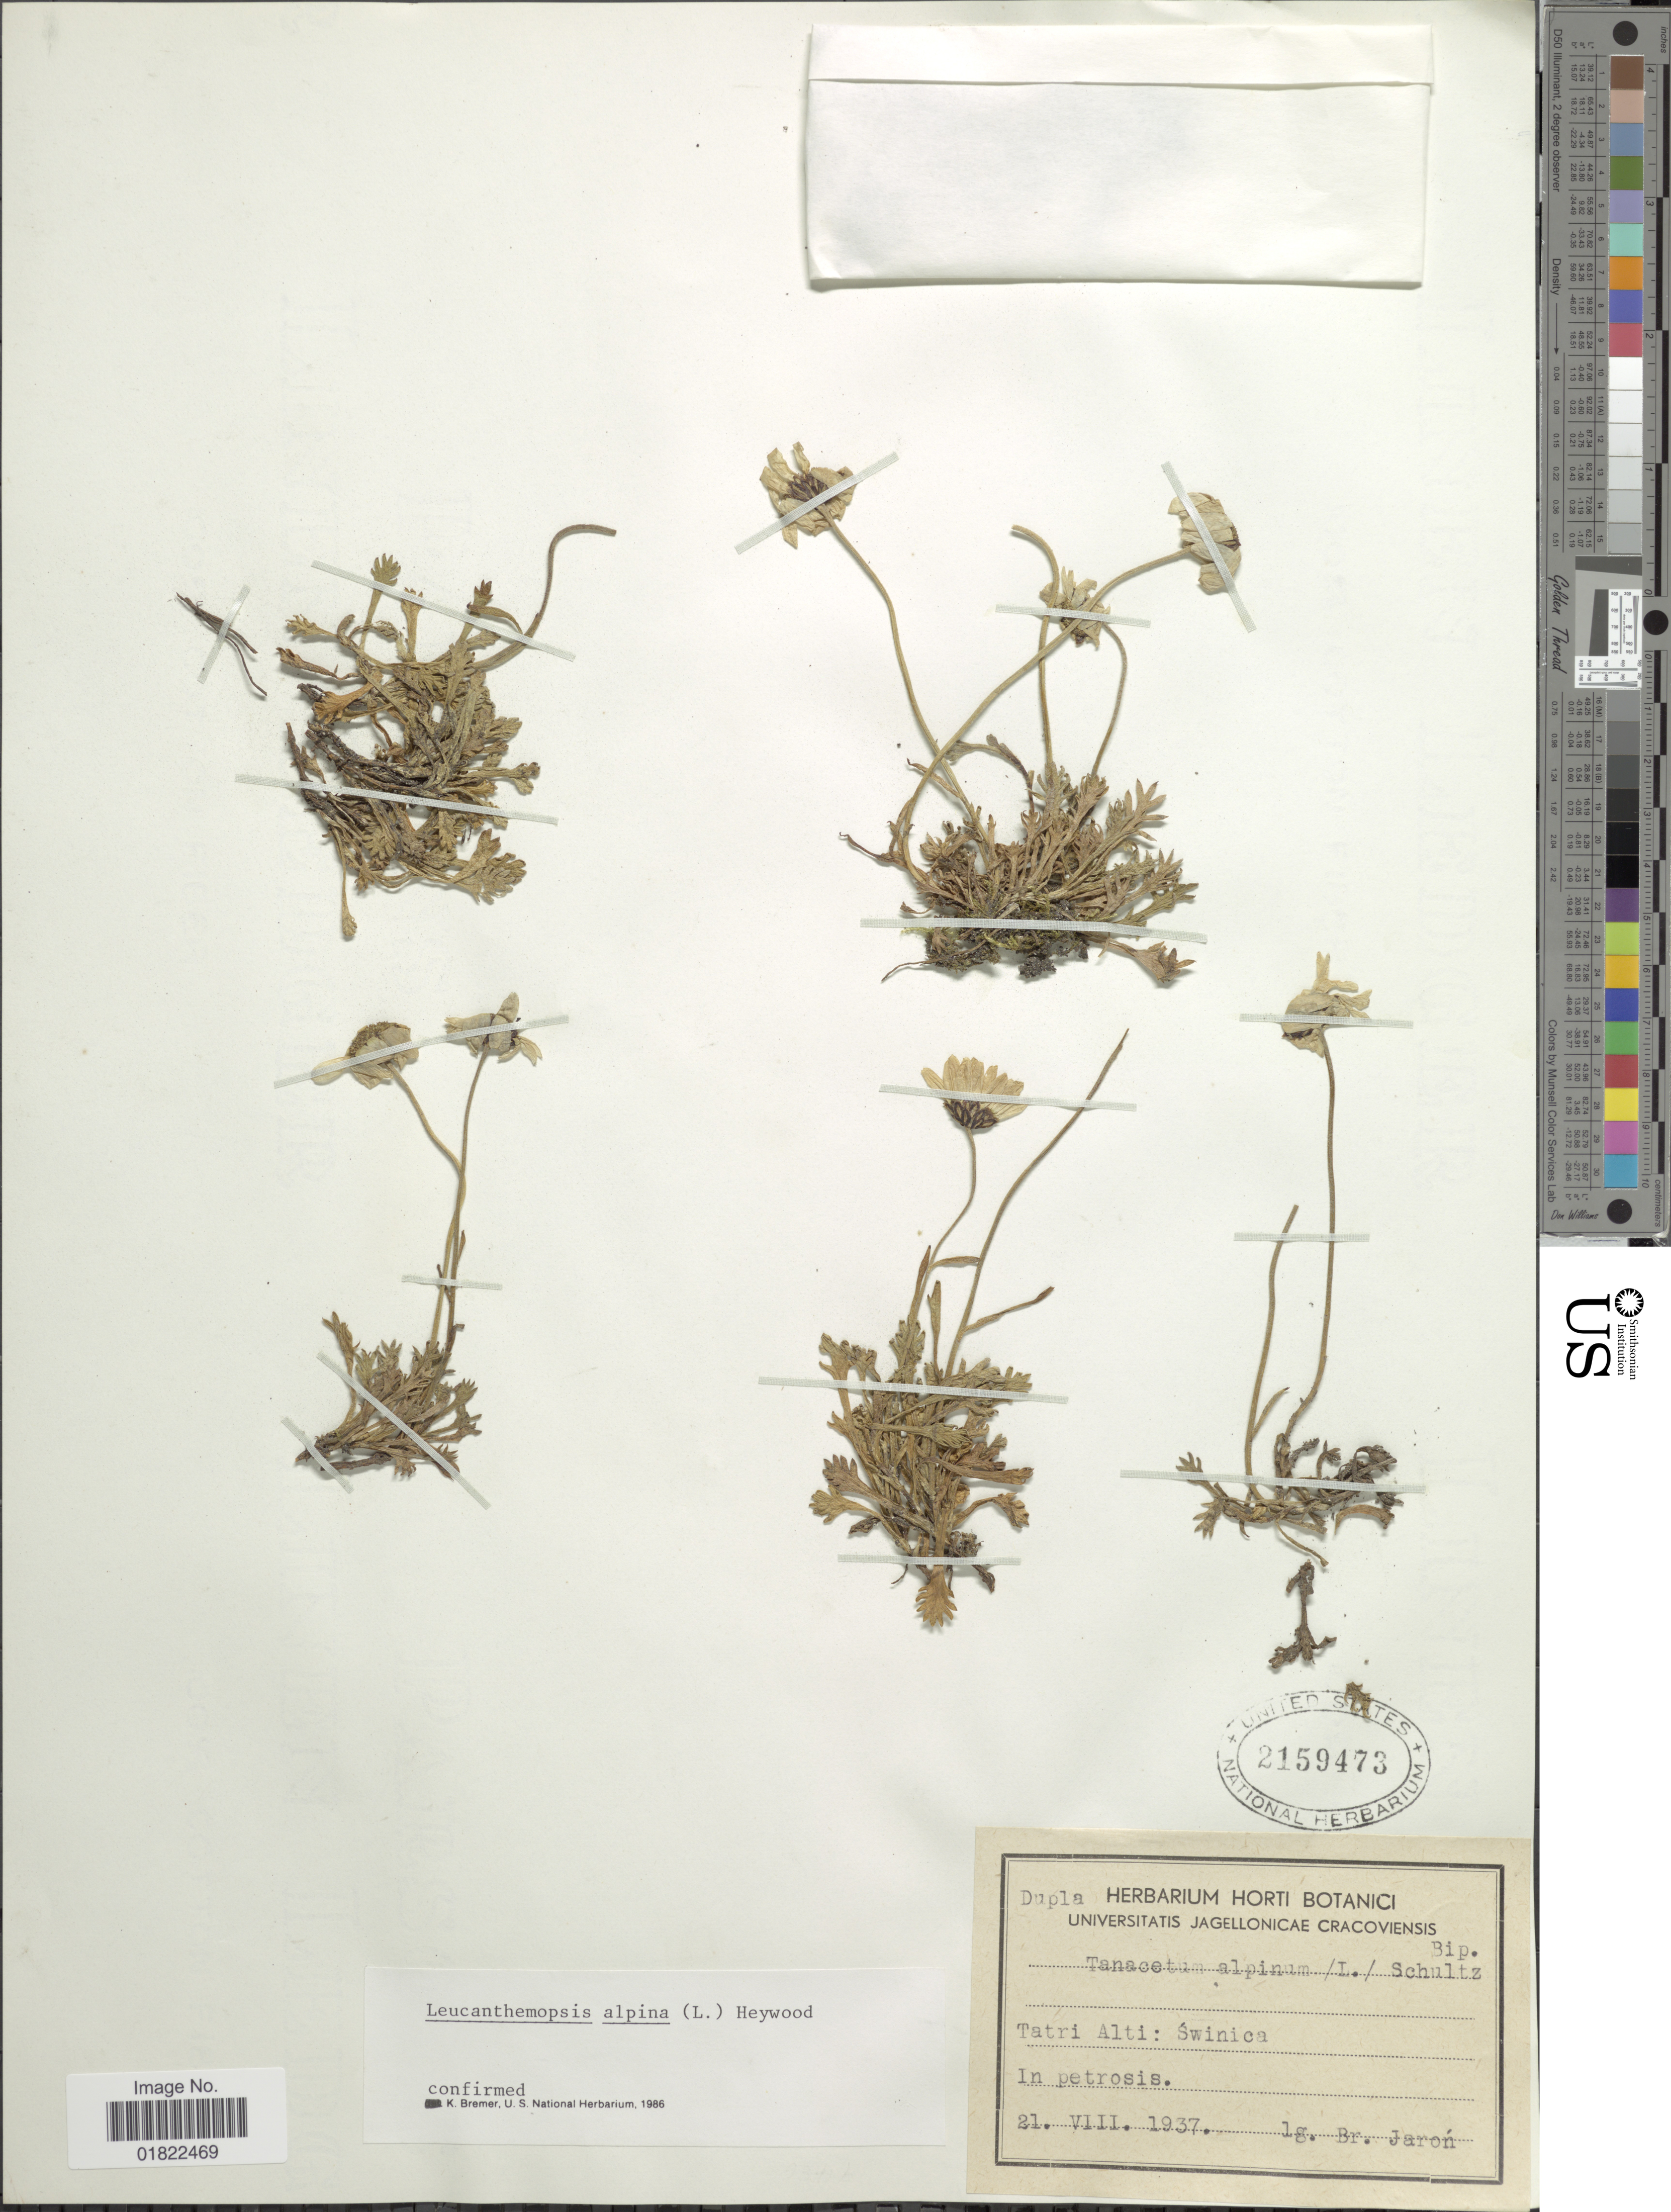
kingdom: Plantae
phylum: Tracheophyta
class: Magnoliopsida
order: Asterales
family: Asteraceae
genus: Leucanthemopsis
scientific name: Leucanthemopsis alpina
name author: (L.) Heywood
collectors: B. Jaron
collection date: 1937-08-21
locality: Tatri Alti: Swinica, In petrosis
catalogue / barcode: US 2159473